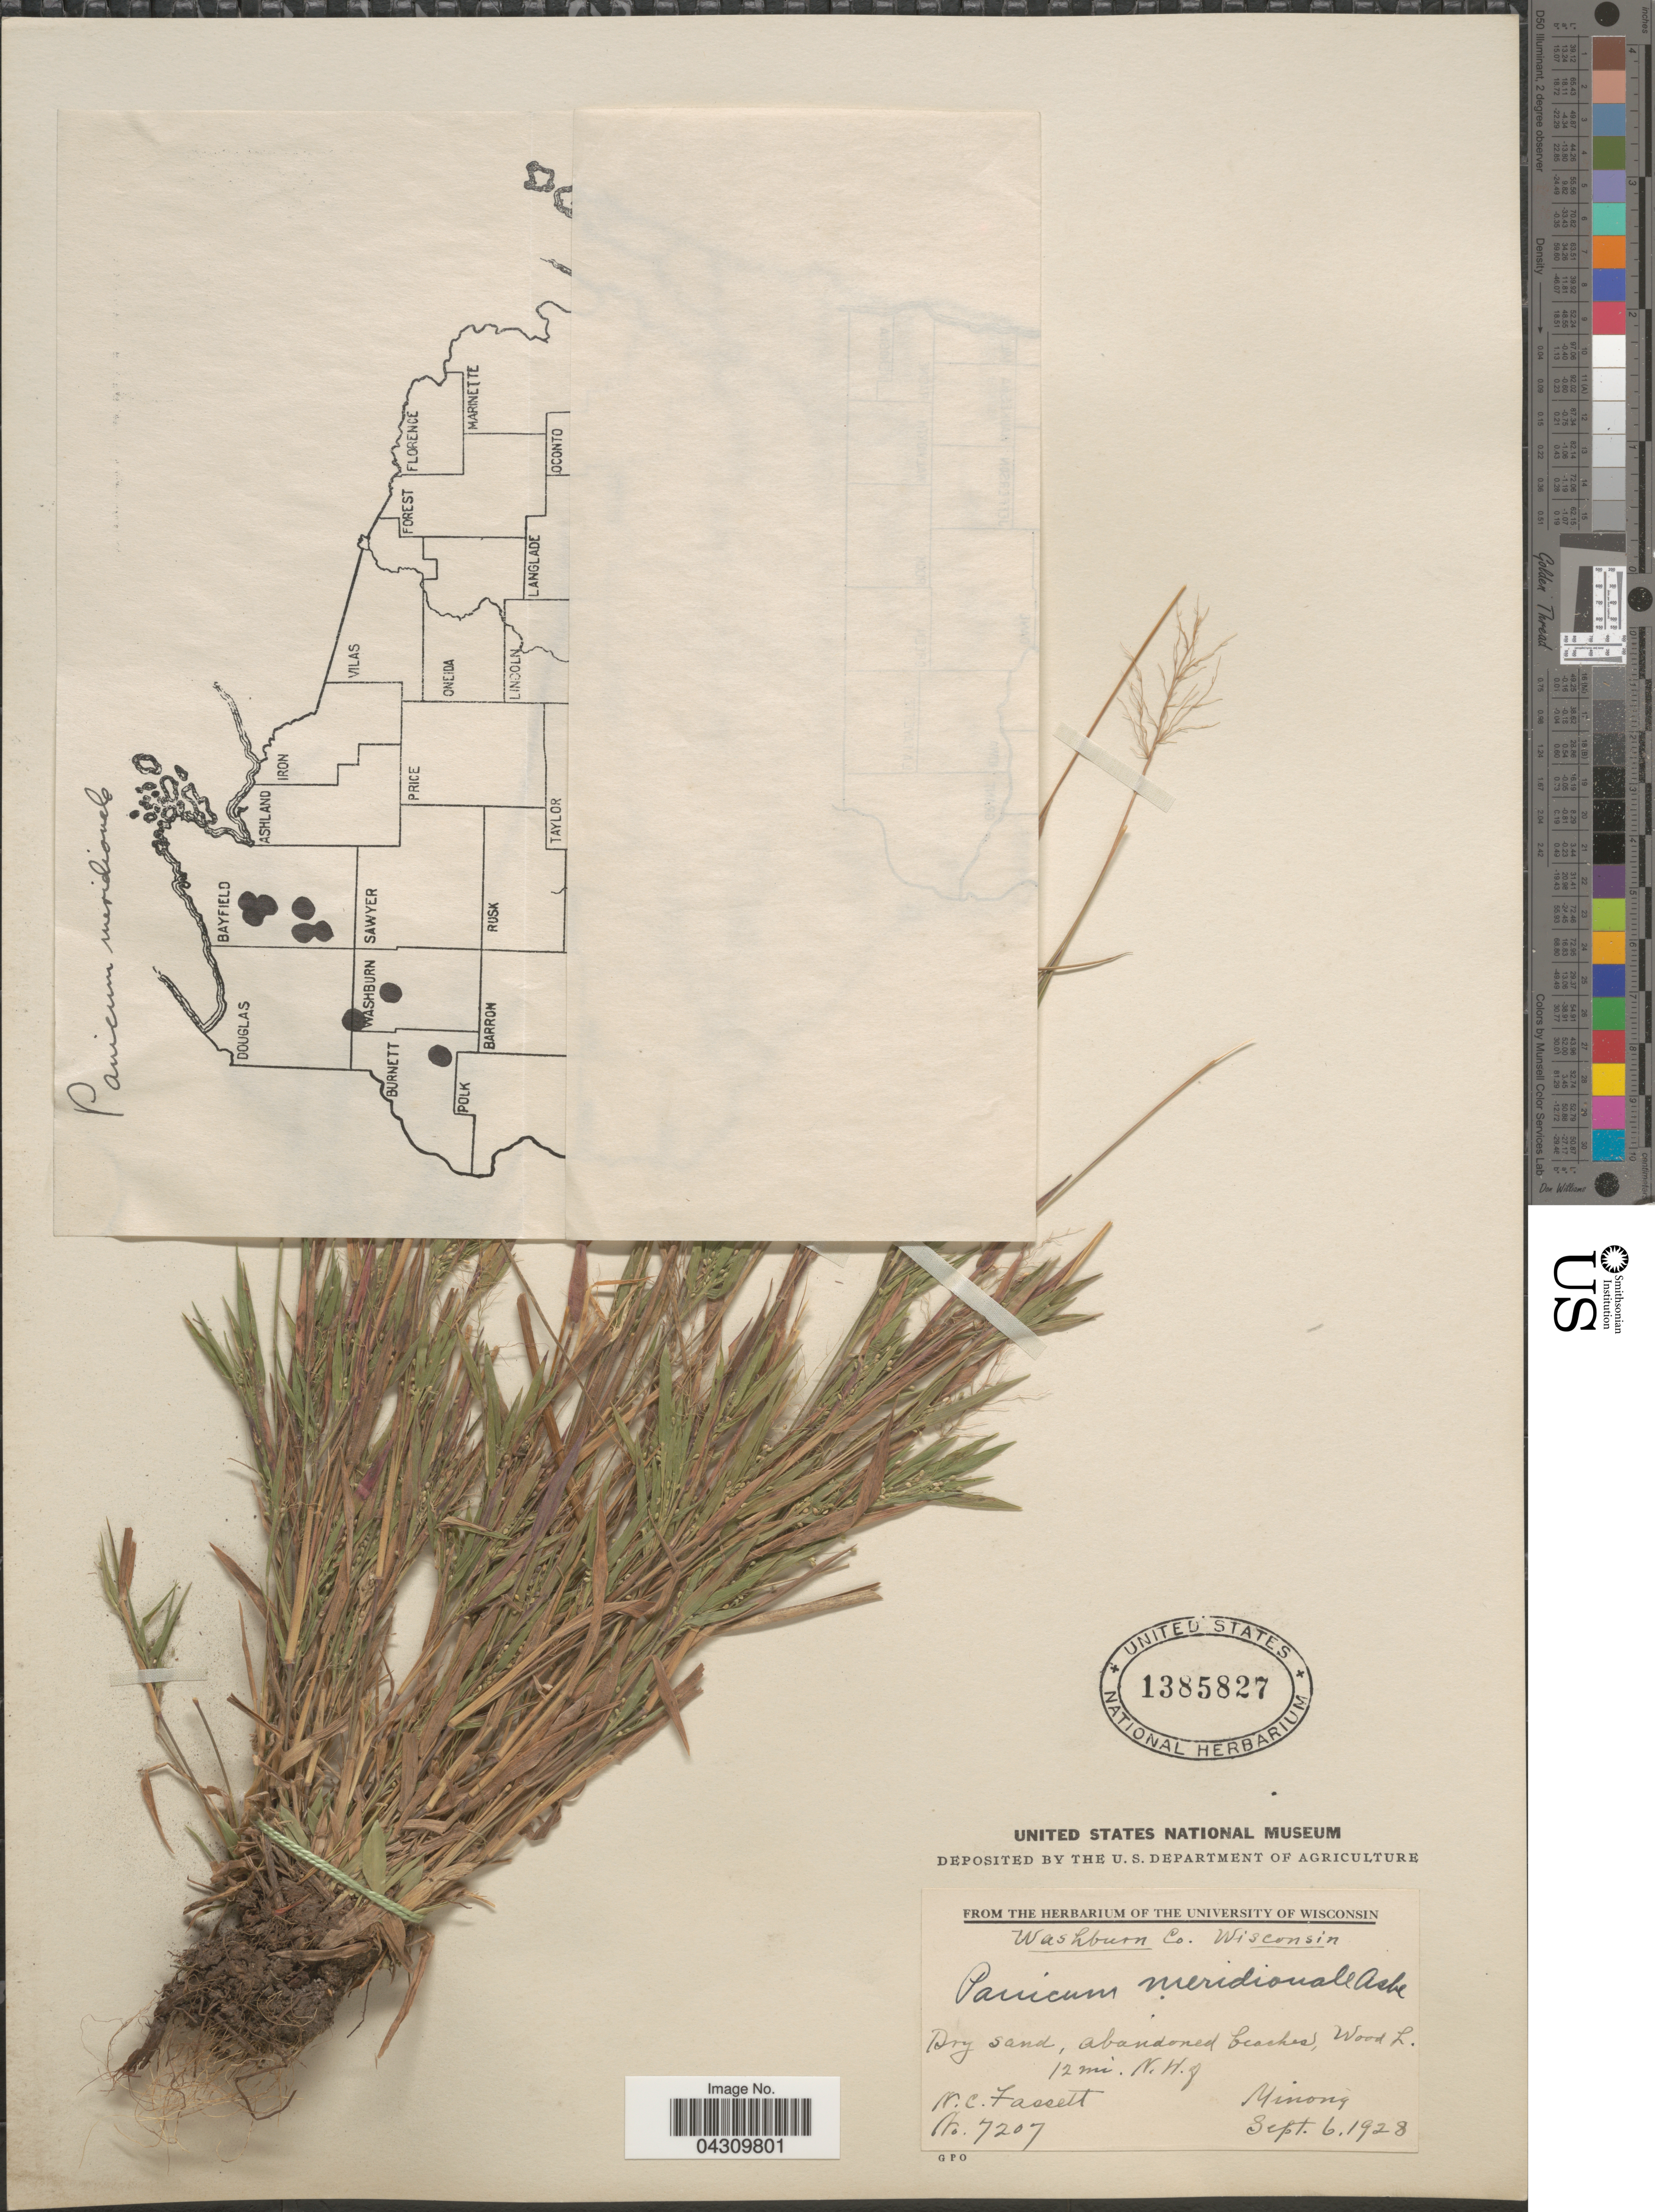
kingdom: Plantae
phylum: Tracheophyta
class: Liliopsida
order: Poales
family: Poaceae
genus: Dichanthelium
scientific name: Dichanthelium acuminatum var. acuminatum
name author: (Sw.) Gould & C.A. Clark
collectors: N. C. Fassett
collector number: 7207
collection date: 1928-09-06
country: United States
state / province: Wisconsin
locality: Washburn Co. Dry sand, abandoned beaches, Wood L. 12 mi. N.H. of Minong.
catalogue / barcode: US 1385827